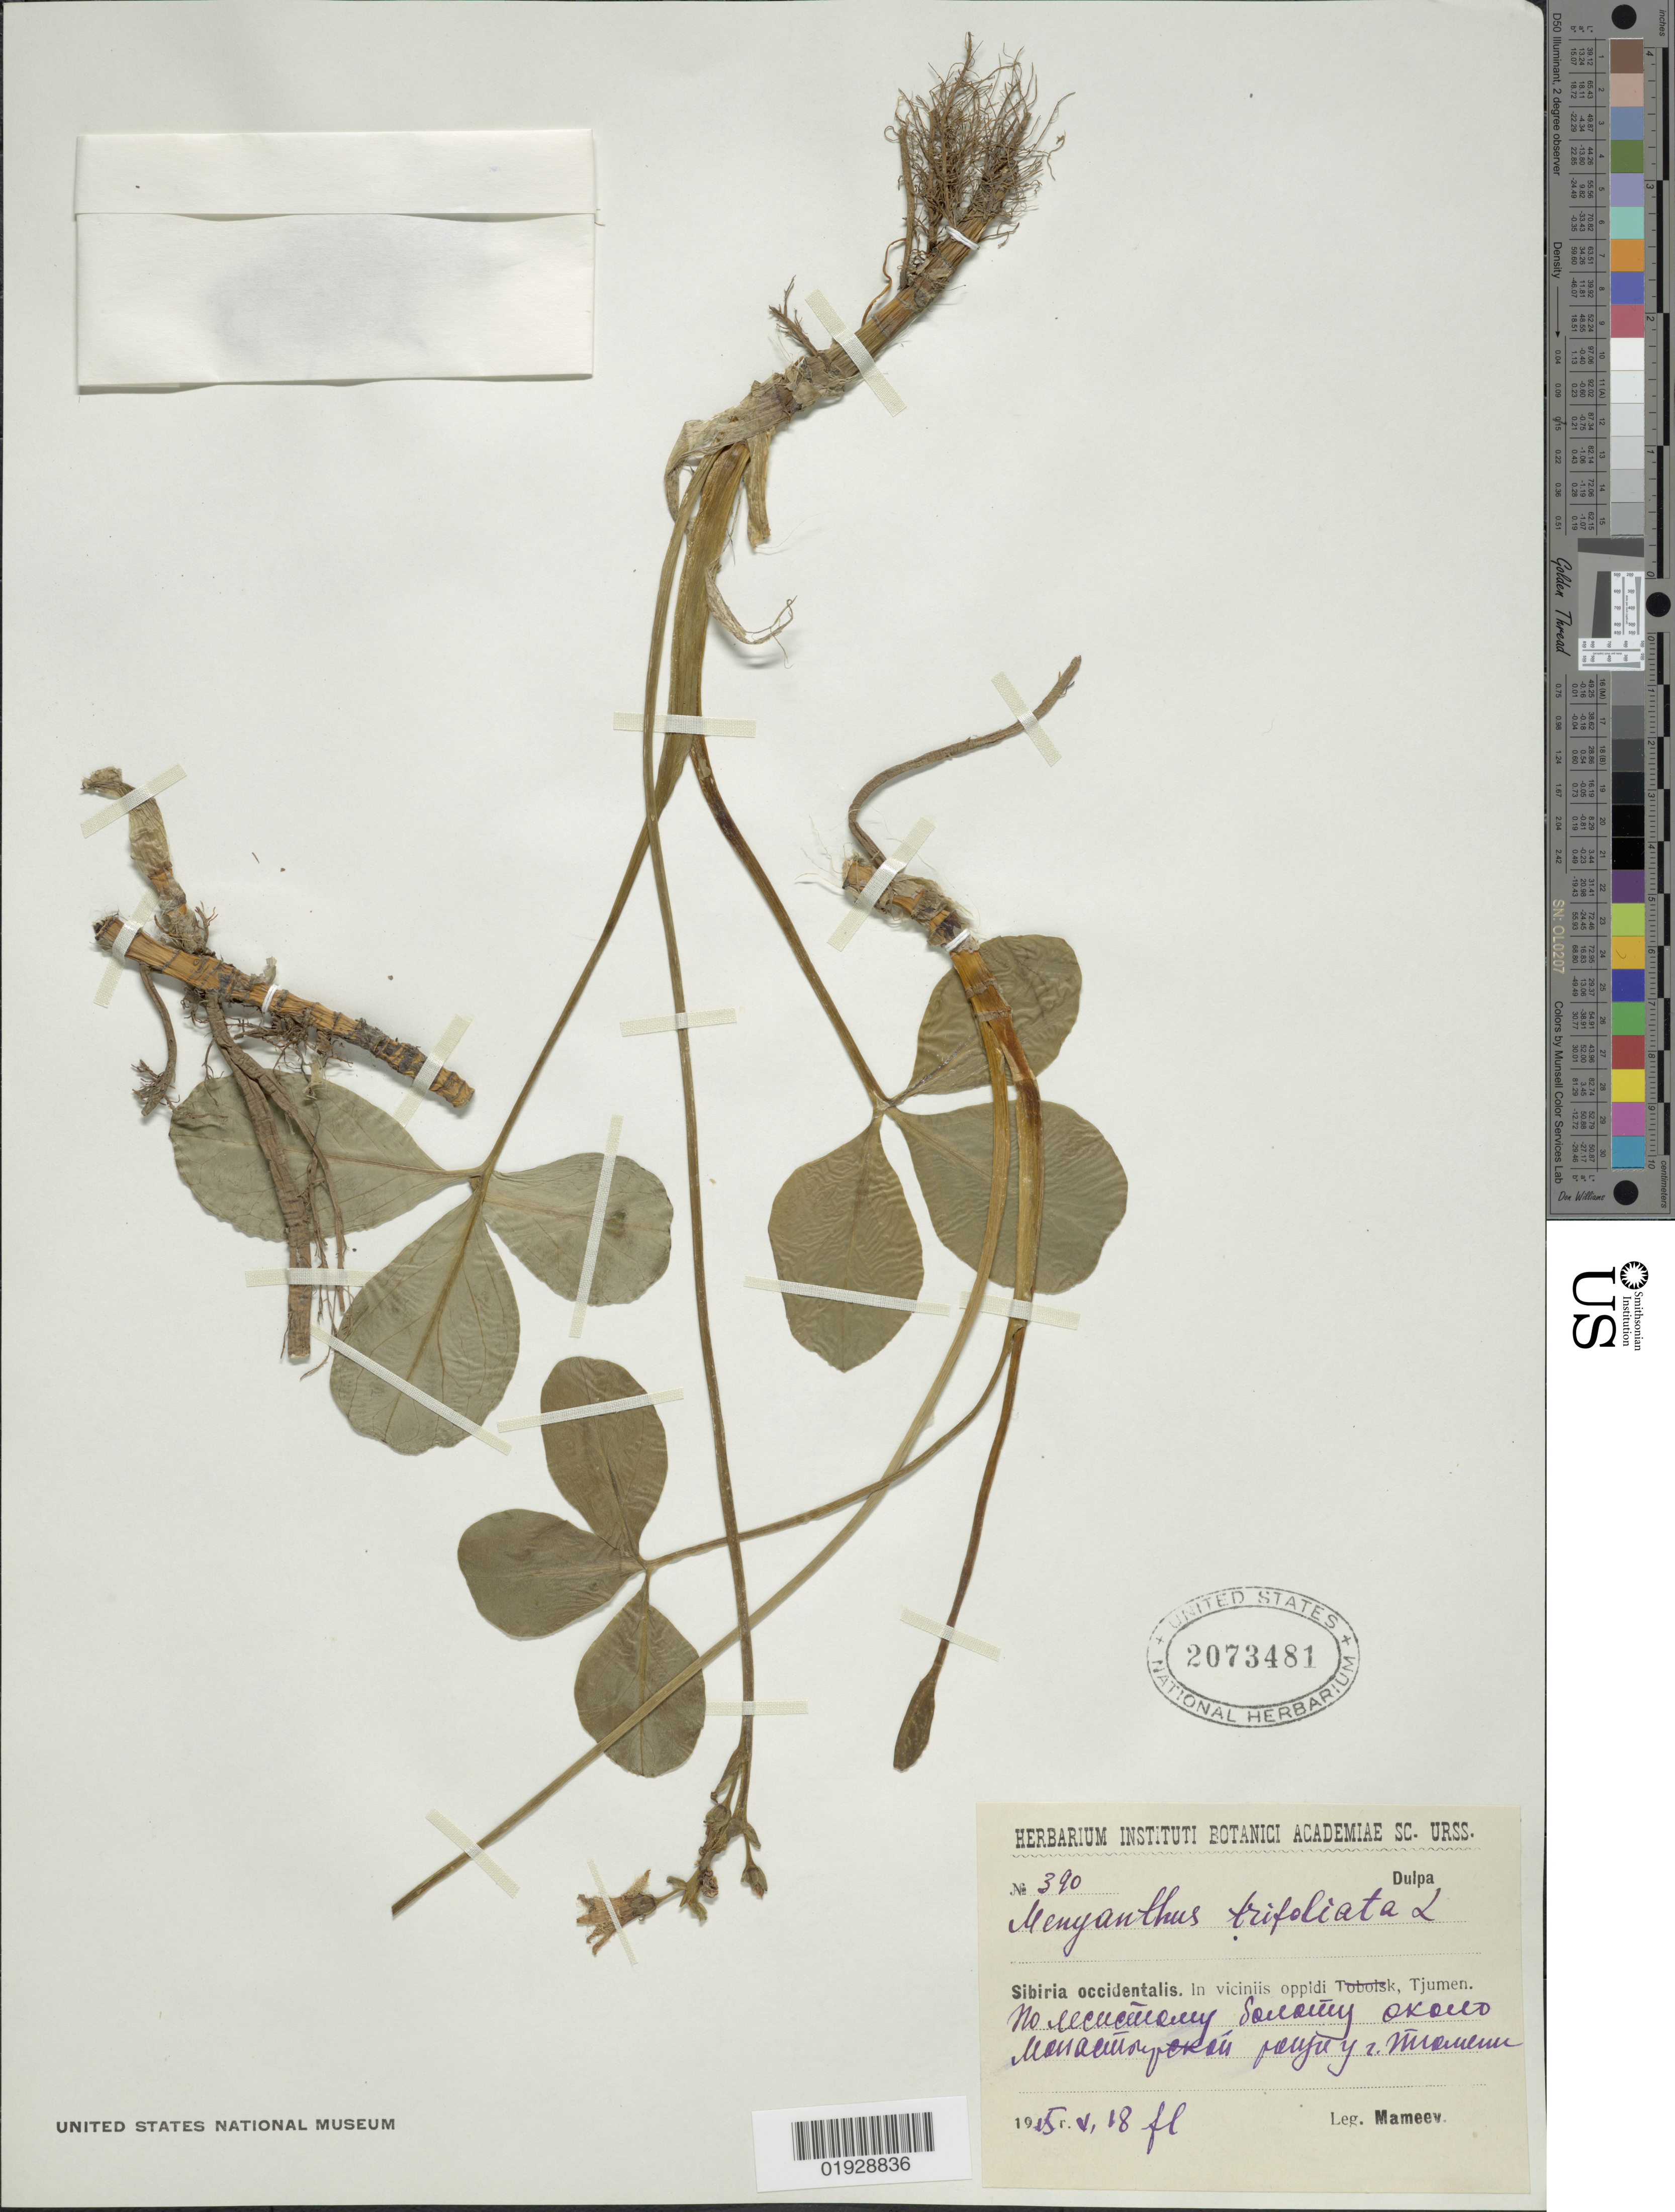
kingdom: Plantae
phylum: Tracheophyta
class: Magnoliopsida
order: Asterales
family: Menyanthaceae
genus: Menyanthes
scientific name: Menyanthes trifoliata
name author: L.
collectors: Mameev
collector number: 390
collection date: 1915-05-18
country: Russian Federation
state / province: Tyumen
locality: Sibiria occidentalis. In viciniis oppidi, Tjumen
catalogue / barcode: US 2073481